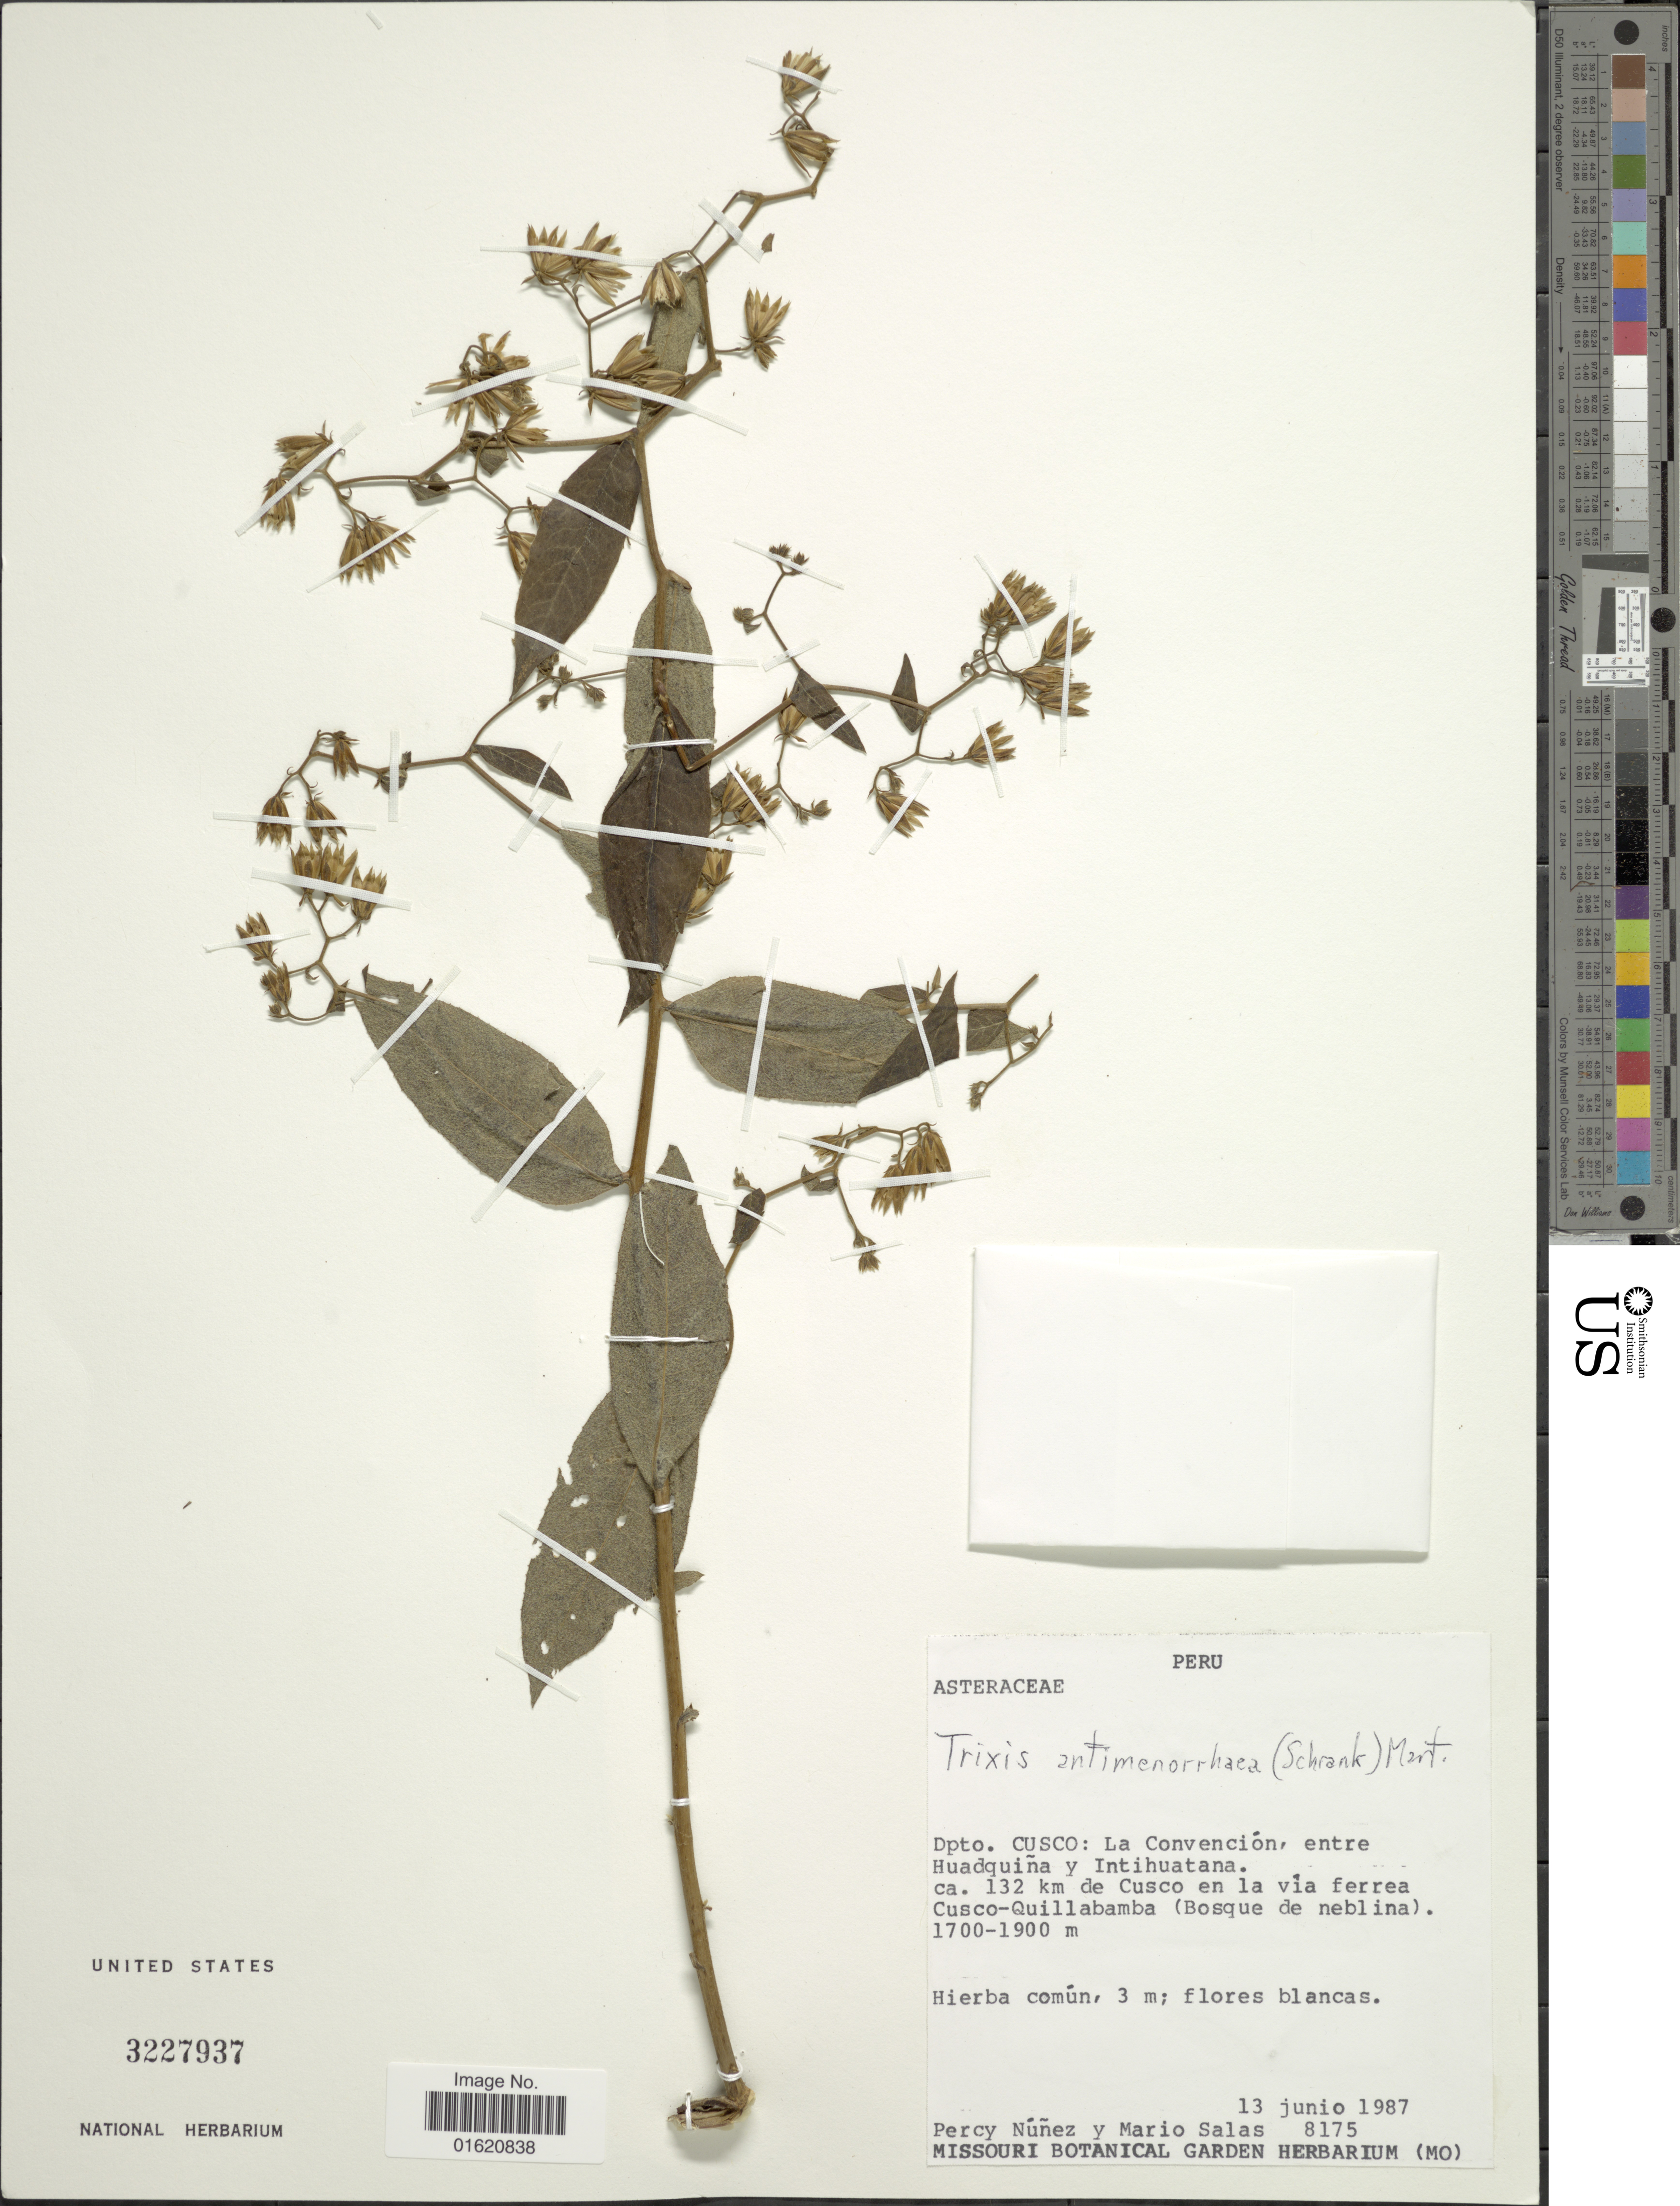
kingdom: Plantae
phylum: Tracheophyta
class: Magnoliopsida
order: Asterales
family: Asteraceae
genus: Trixis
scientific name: Trixis antimenorrhoea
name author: (Schrank) Mart. ex Kuntze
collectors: P. Nuñez V. & M. Salas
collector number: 8175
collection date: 1987-06-13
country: Peru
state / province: Cusco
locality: La Convención, entre Huadquiña y Intihuatana, ca. 132 km de Cusco en la via ferrea Cusco-Quillabamba (Bosque de neblina)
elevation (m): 1700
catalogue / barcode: US 3227937